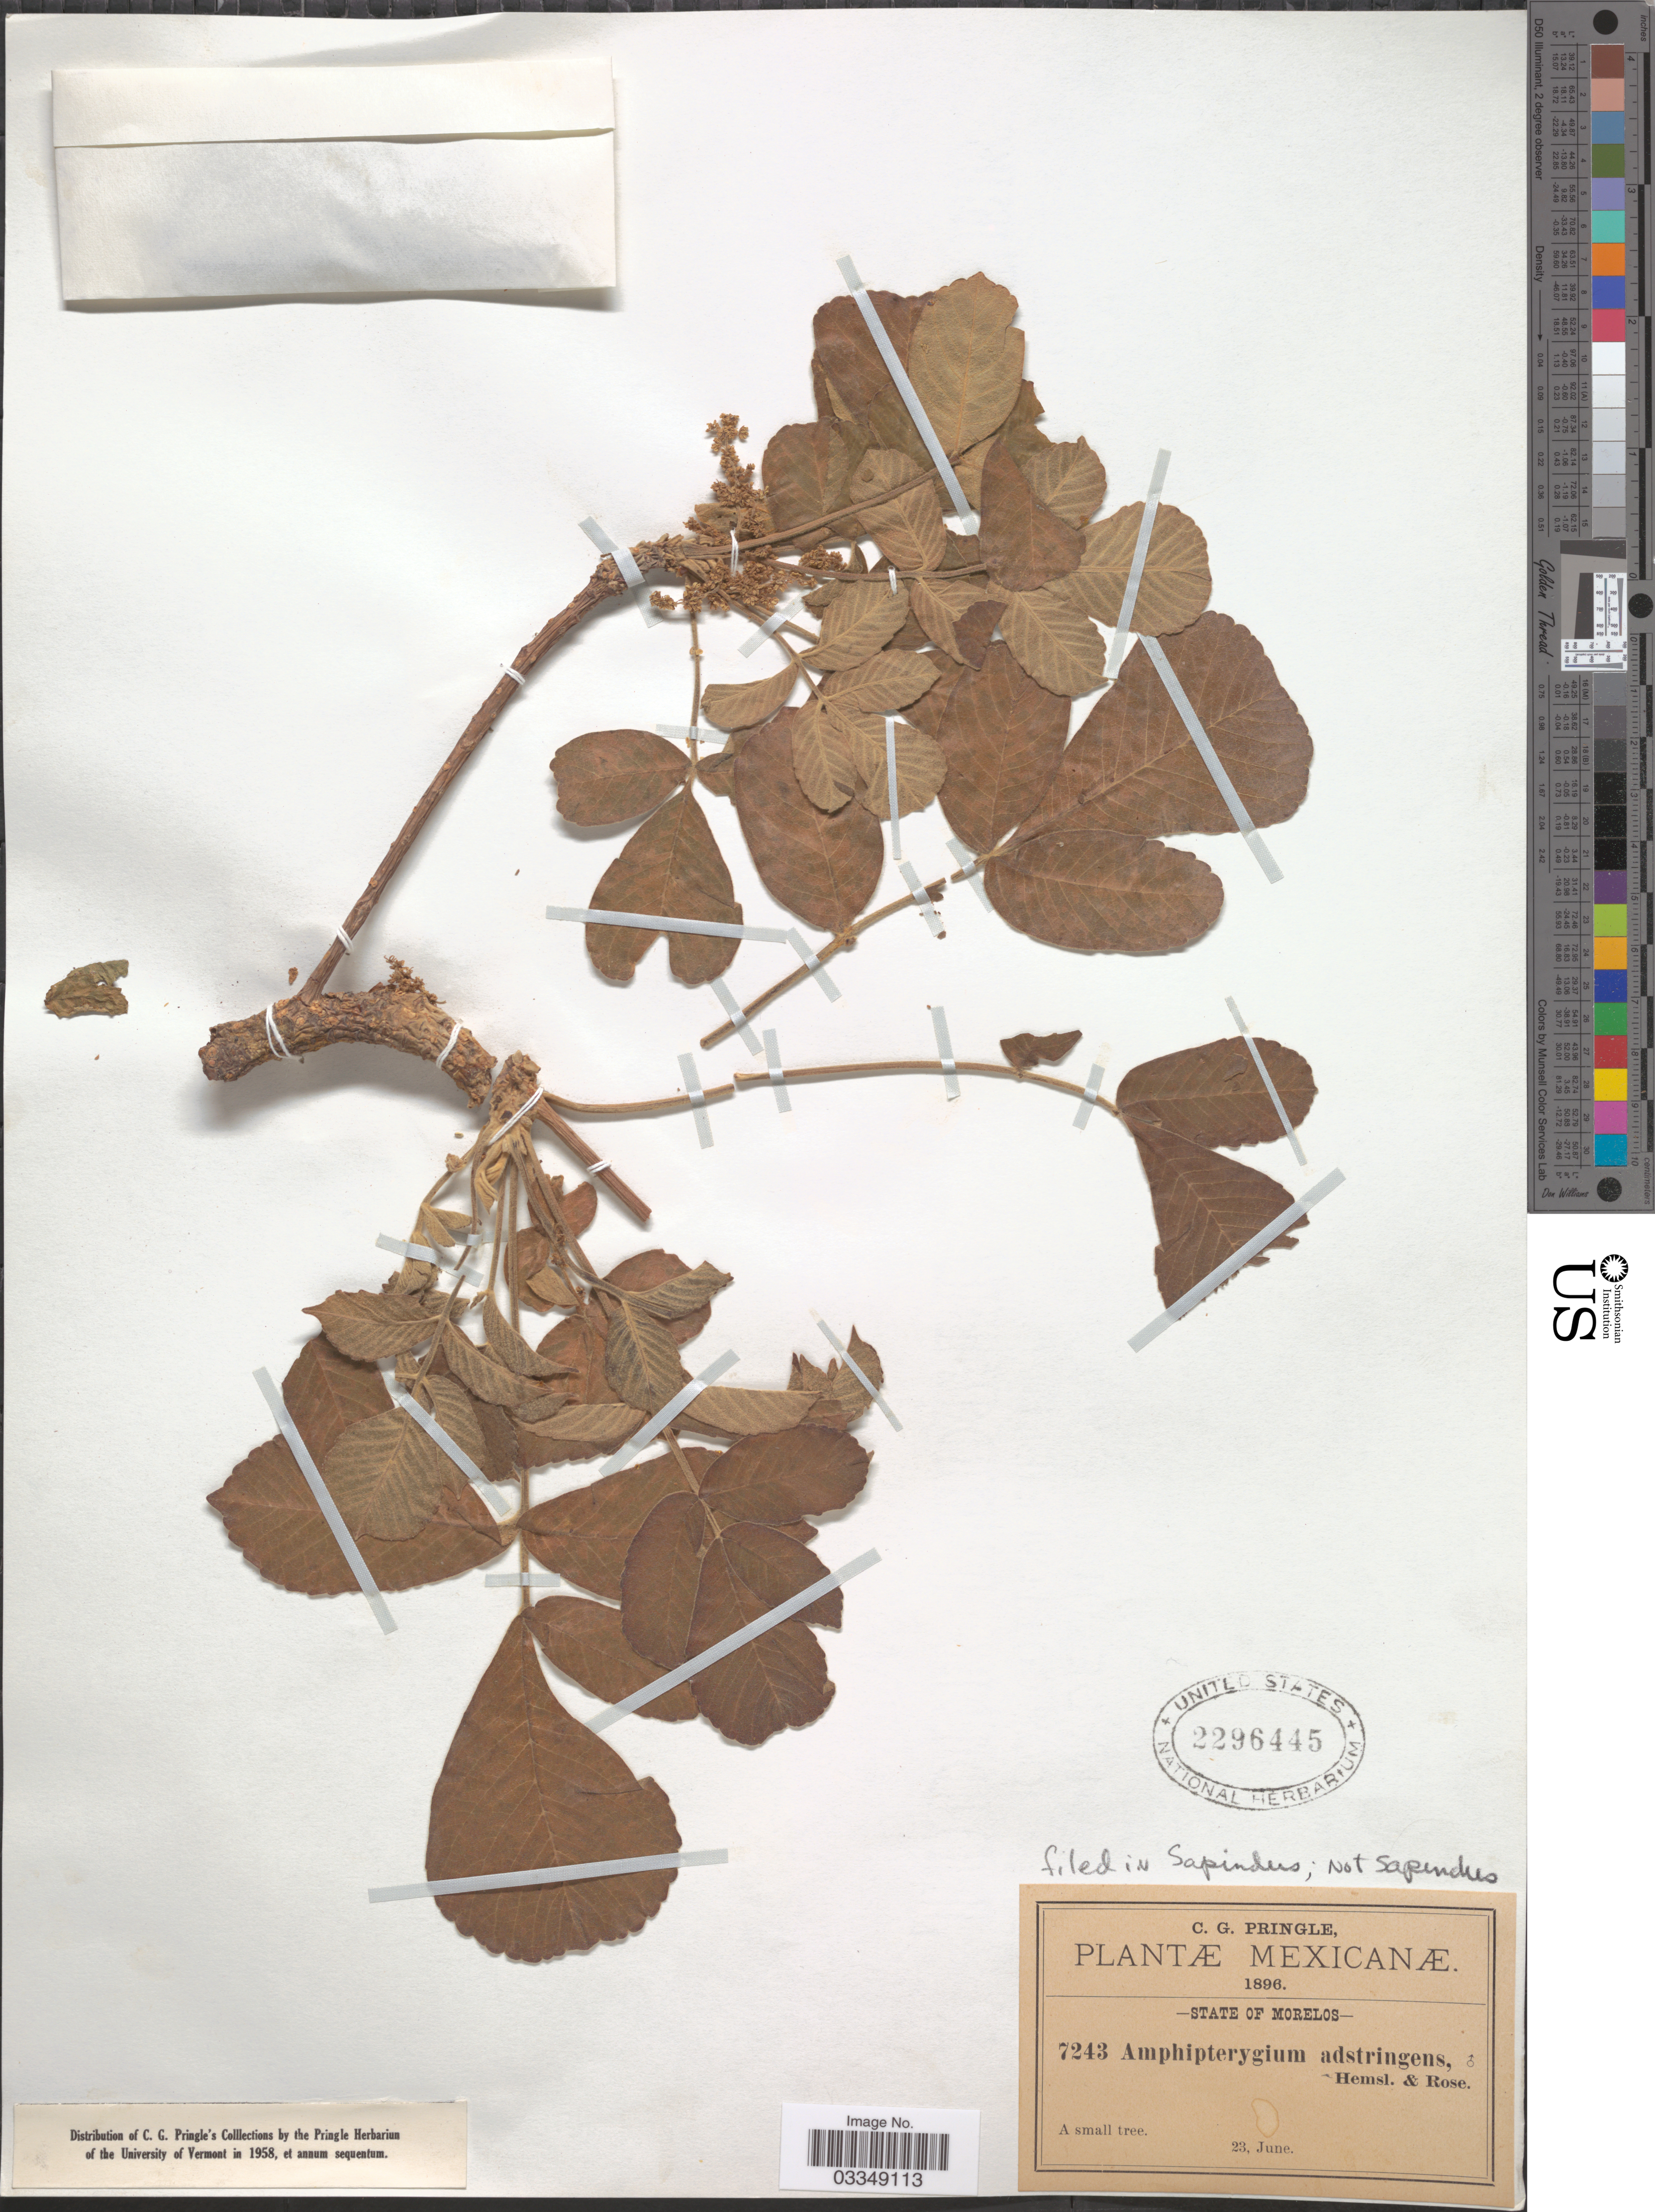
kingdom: Plantae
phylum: Tracheophyta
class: Magnoliopsida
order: Sapindales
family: Anacardiaceae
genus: Amphipterygium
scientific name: Amphipterygium adstringens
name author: (Schltdl.) Schiede ex Standl.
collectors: C. G. Pringle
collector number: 7243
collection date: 1896-06-23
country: Mexico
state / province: Morelos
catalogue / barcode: US 2296445